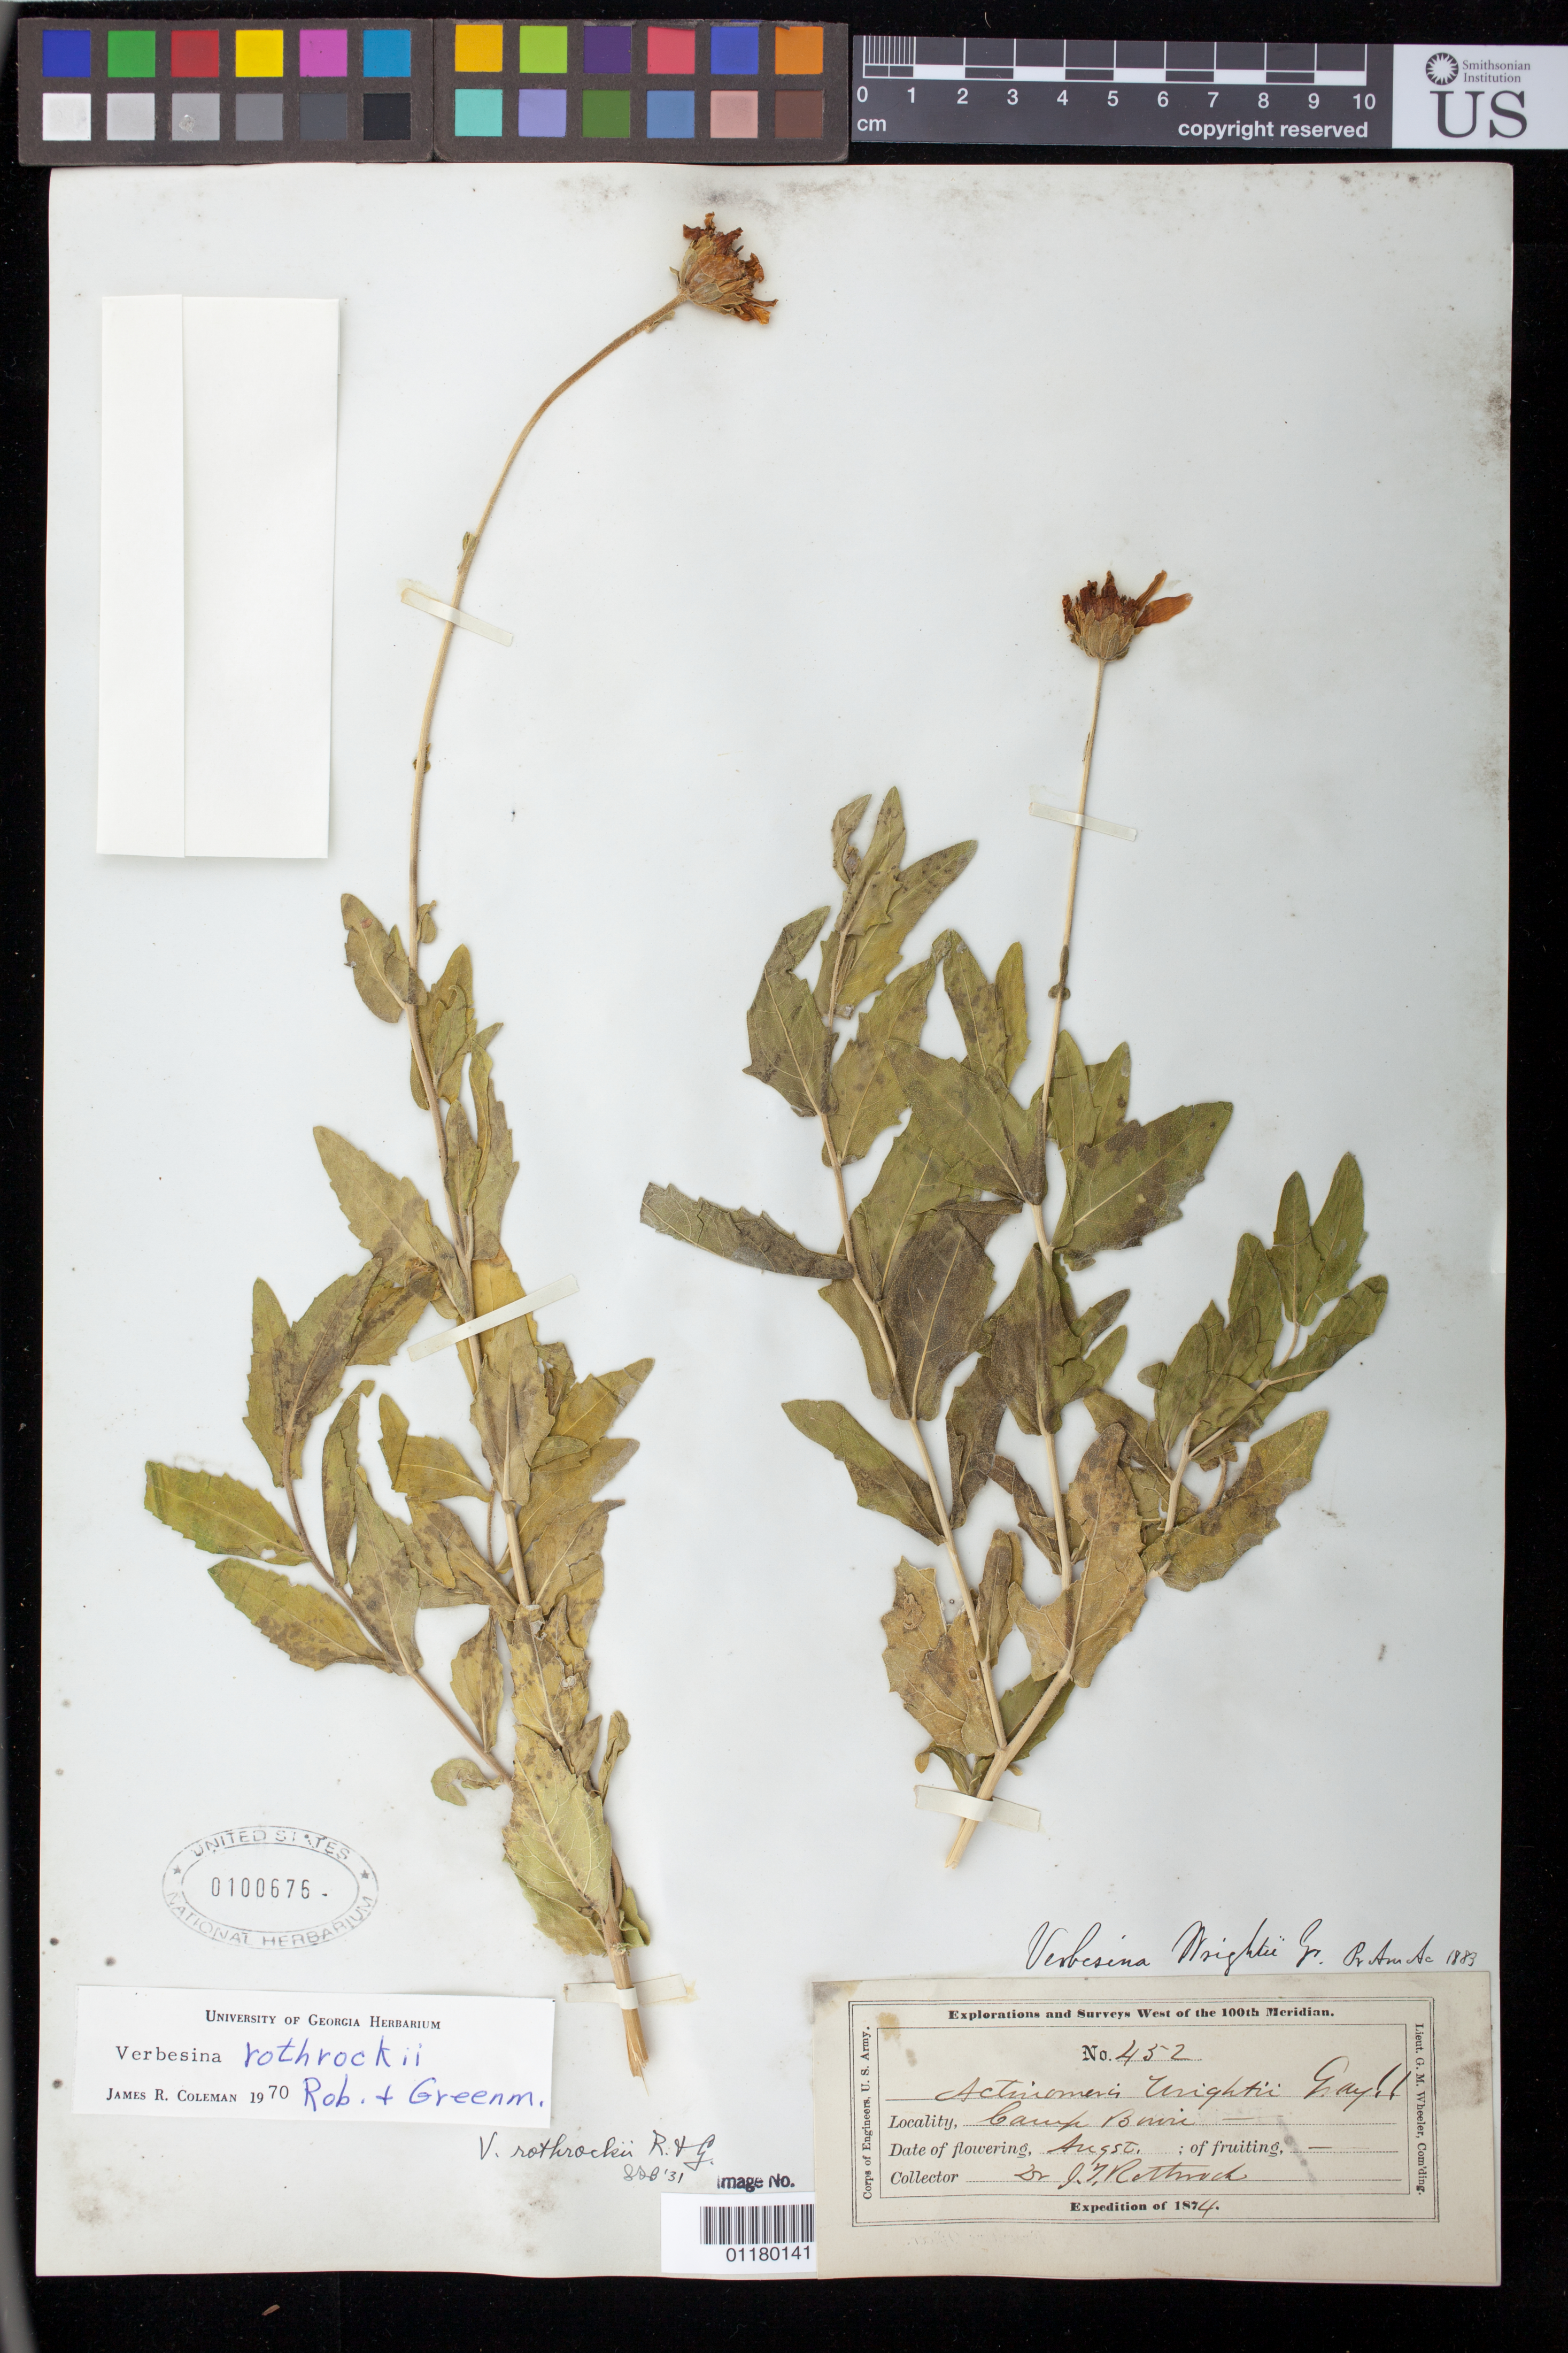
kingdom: Plantae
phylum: Tracheophyta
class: Magnoliopsida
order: Asterales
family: Asteraceae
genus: Verbesina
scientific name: Verbesina rothrockii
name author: B.L. Rob. & Greenm.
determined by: Coleman, J. R.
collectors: J. T. Rothrock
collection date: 1874-08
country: United States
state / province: Arizona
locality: Camp Bowie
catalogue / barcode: US 100676